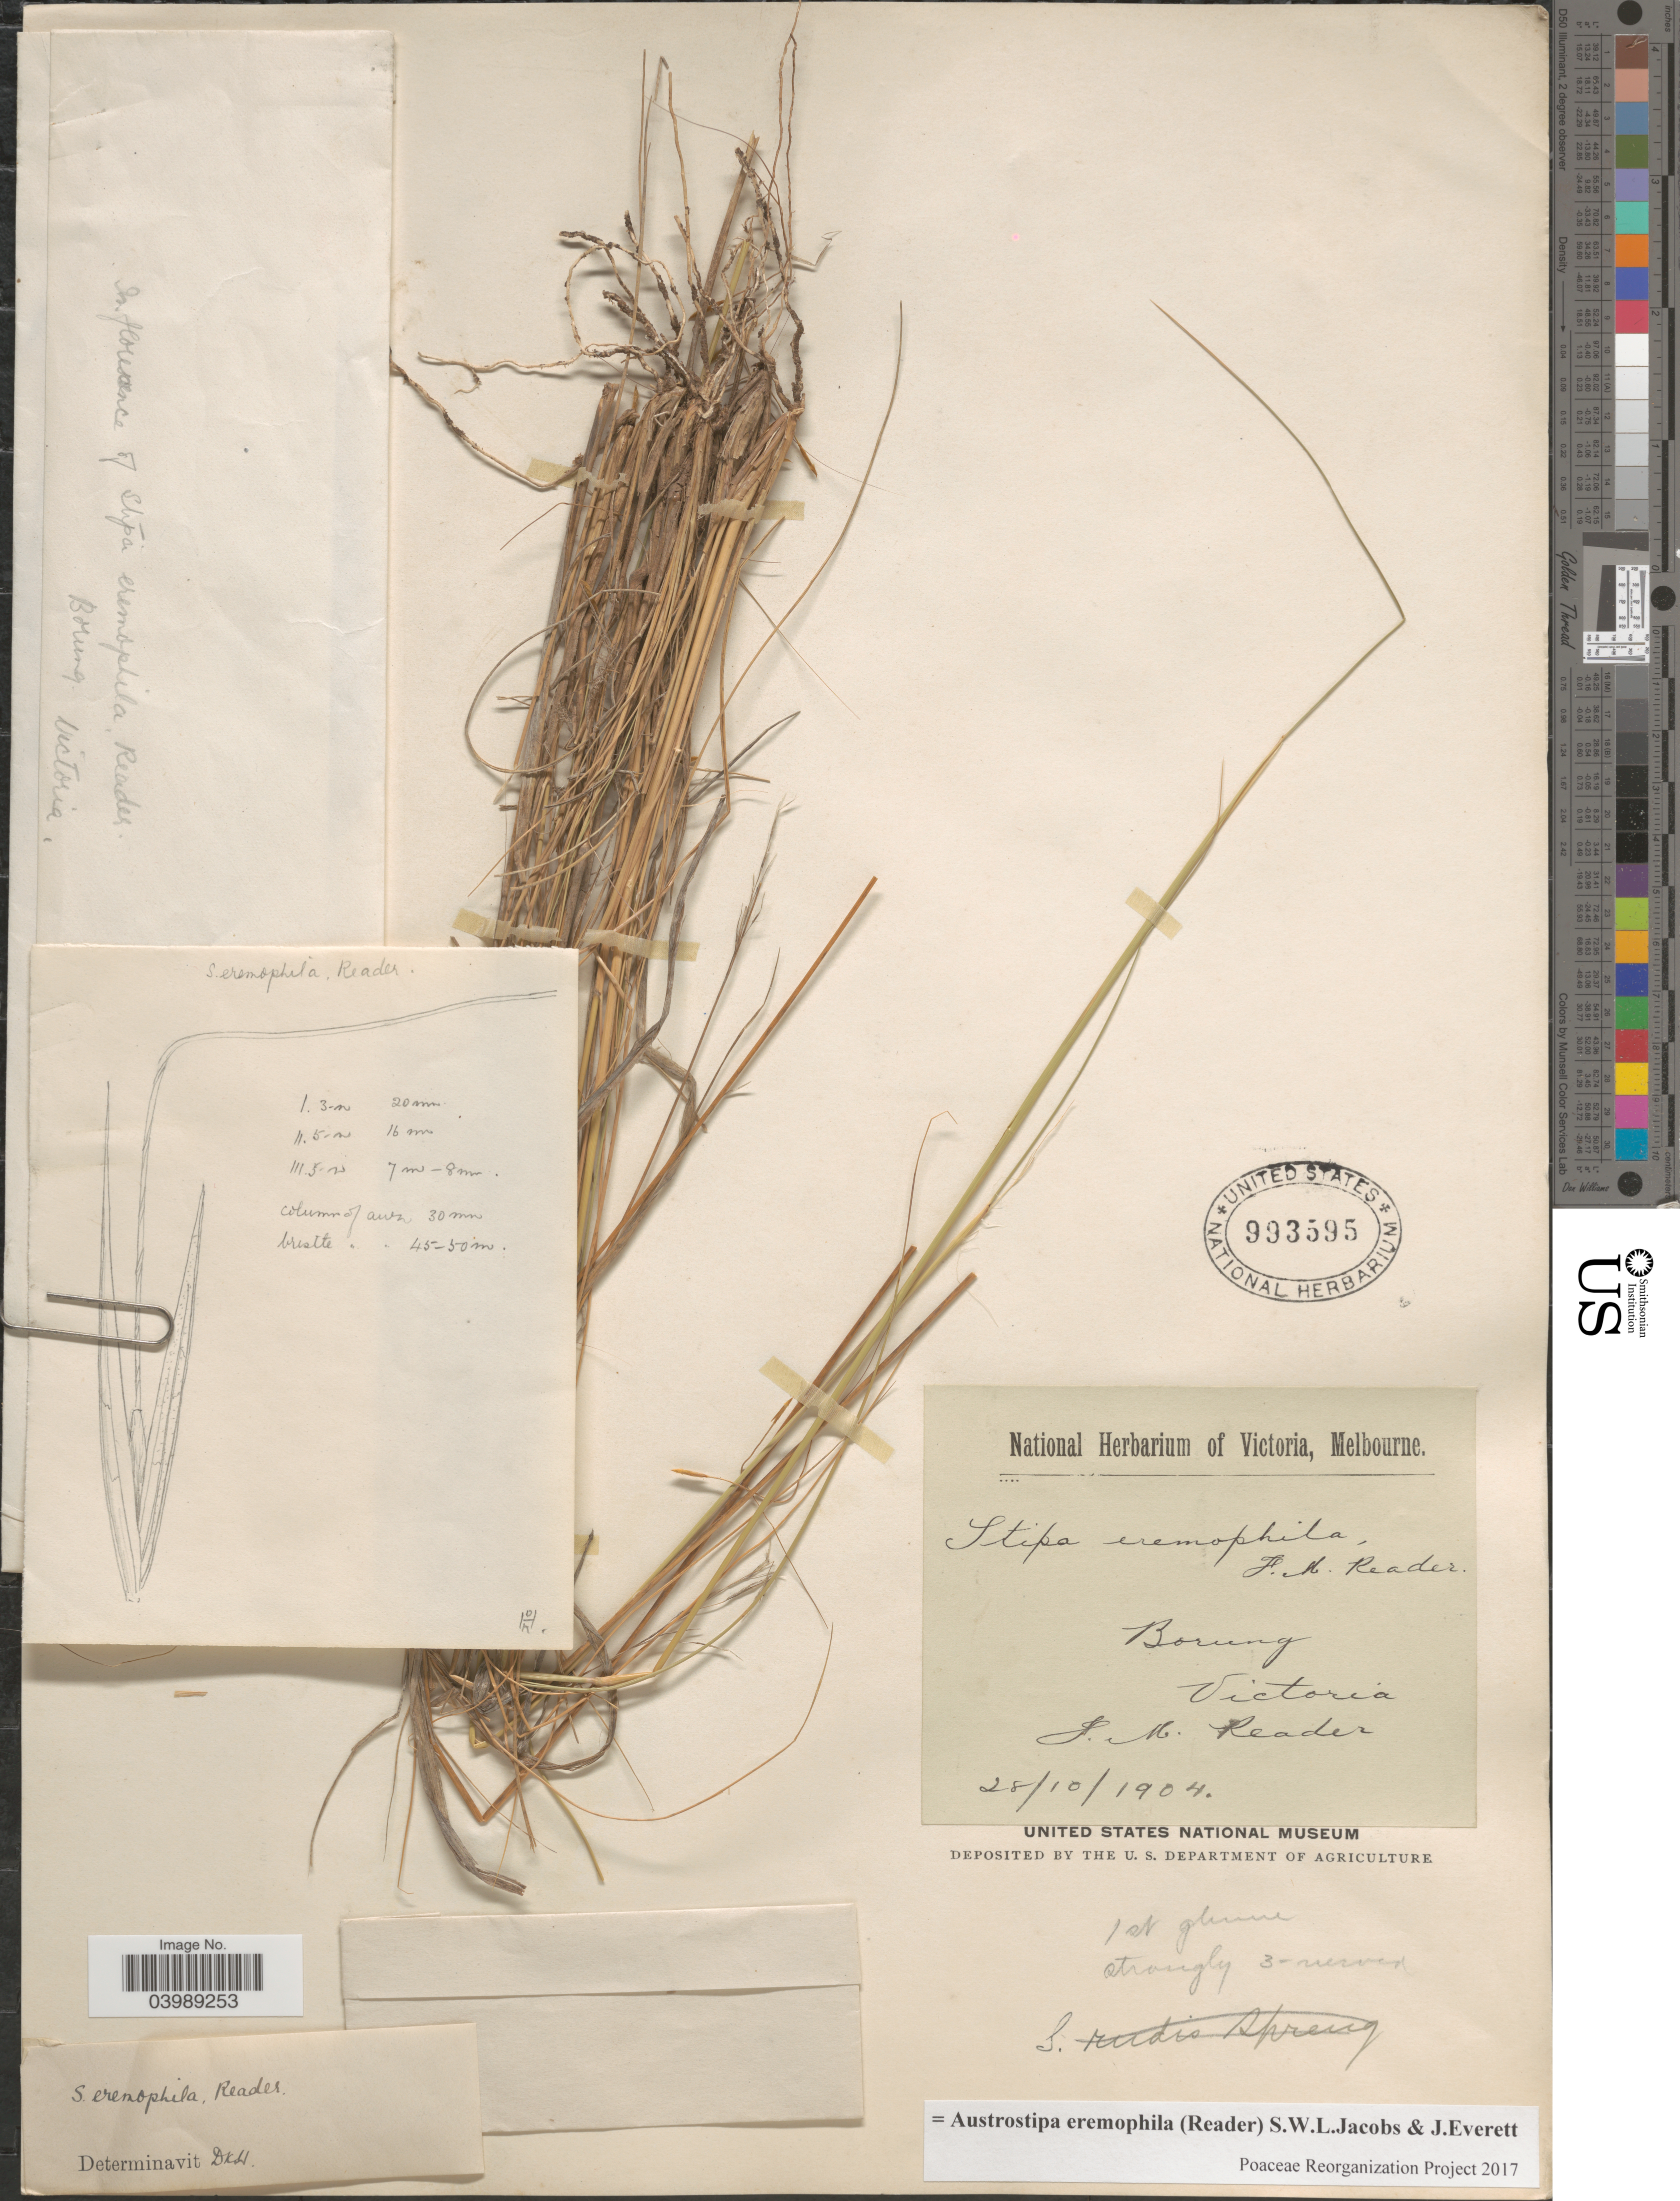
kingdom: Plantae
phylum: Tracheophyta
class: Liliopsida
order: Poales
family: Poaceae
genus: Austrostipa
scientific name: Austrostipa eremophila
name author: (Reader) S.W.L. Jacobs & J. Everett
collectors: F. Reader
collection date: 1904-10-28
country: Australia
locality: Borung. Victoria.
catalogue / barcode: US 993595